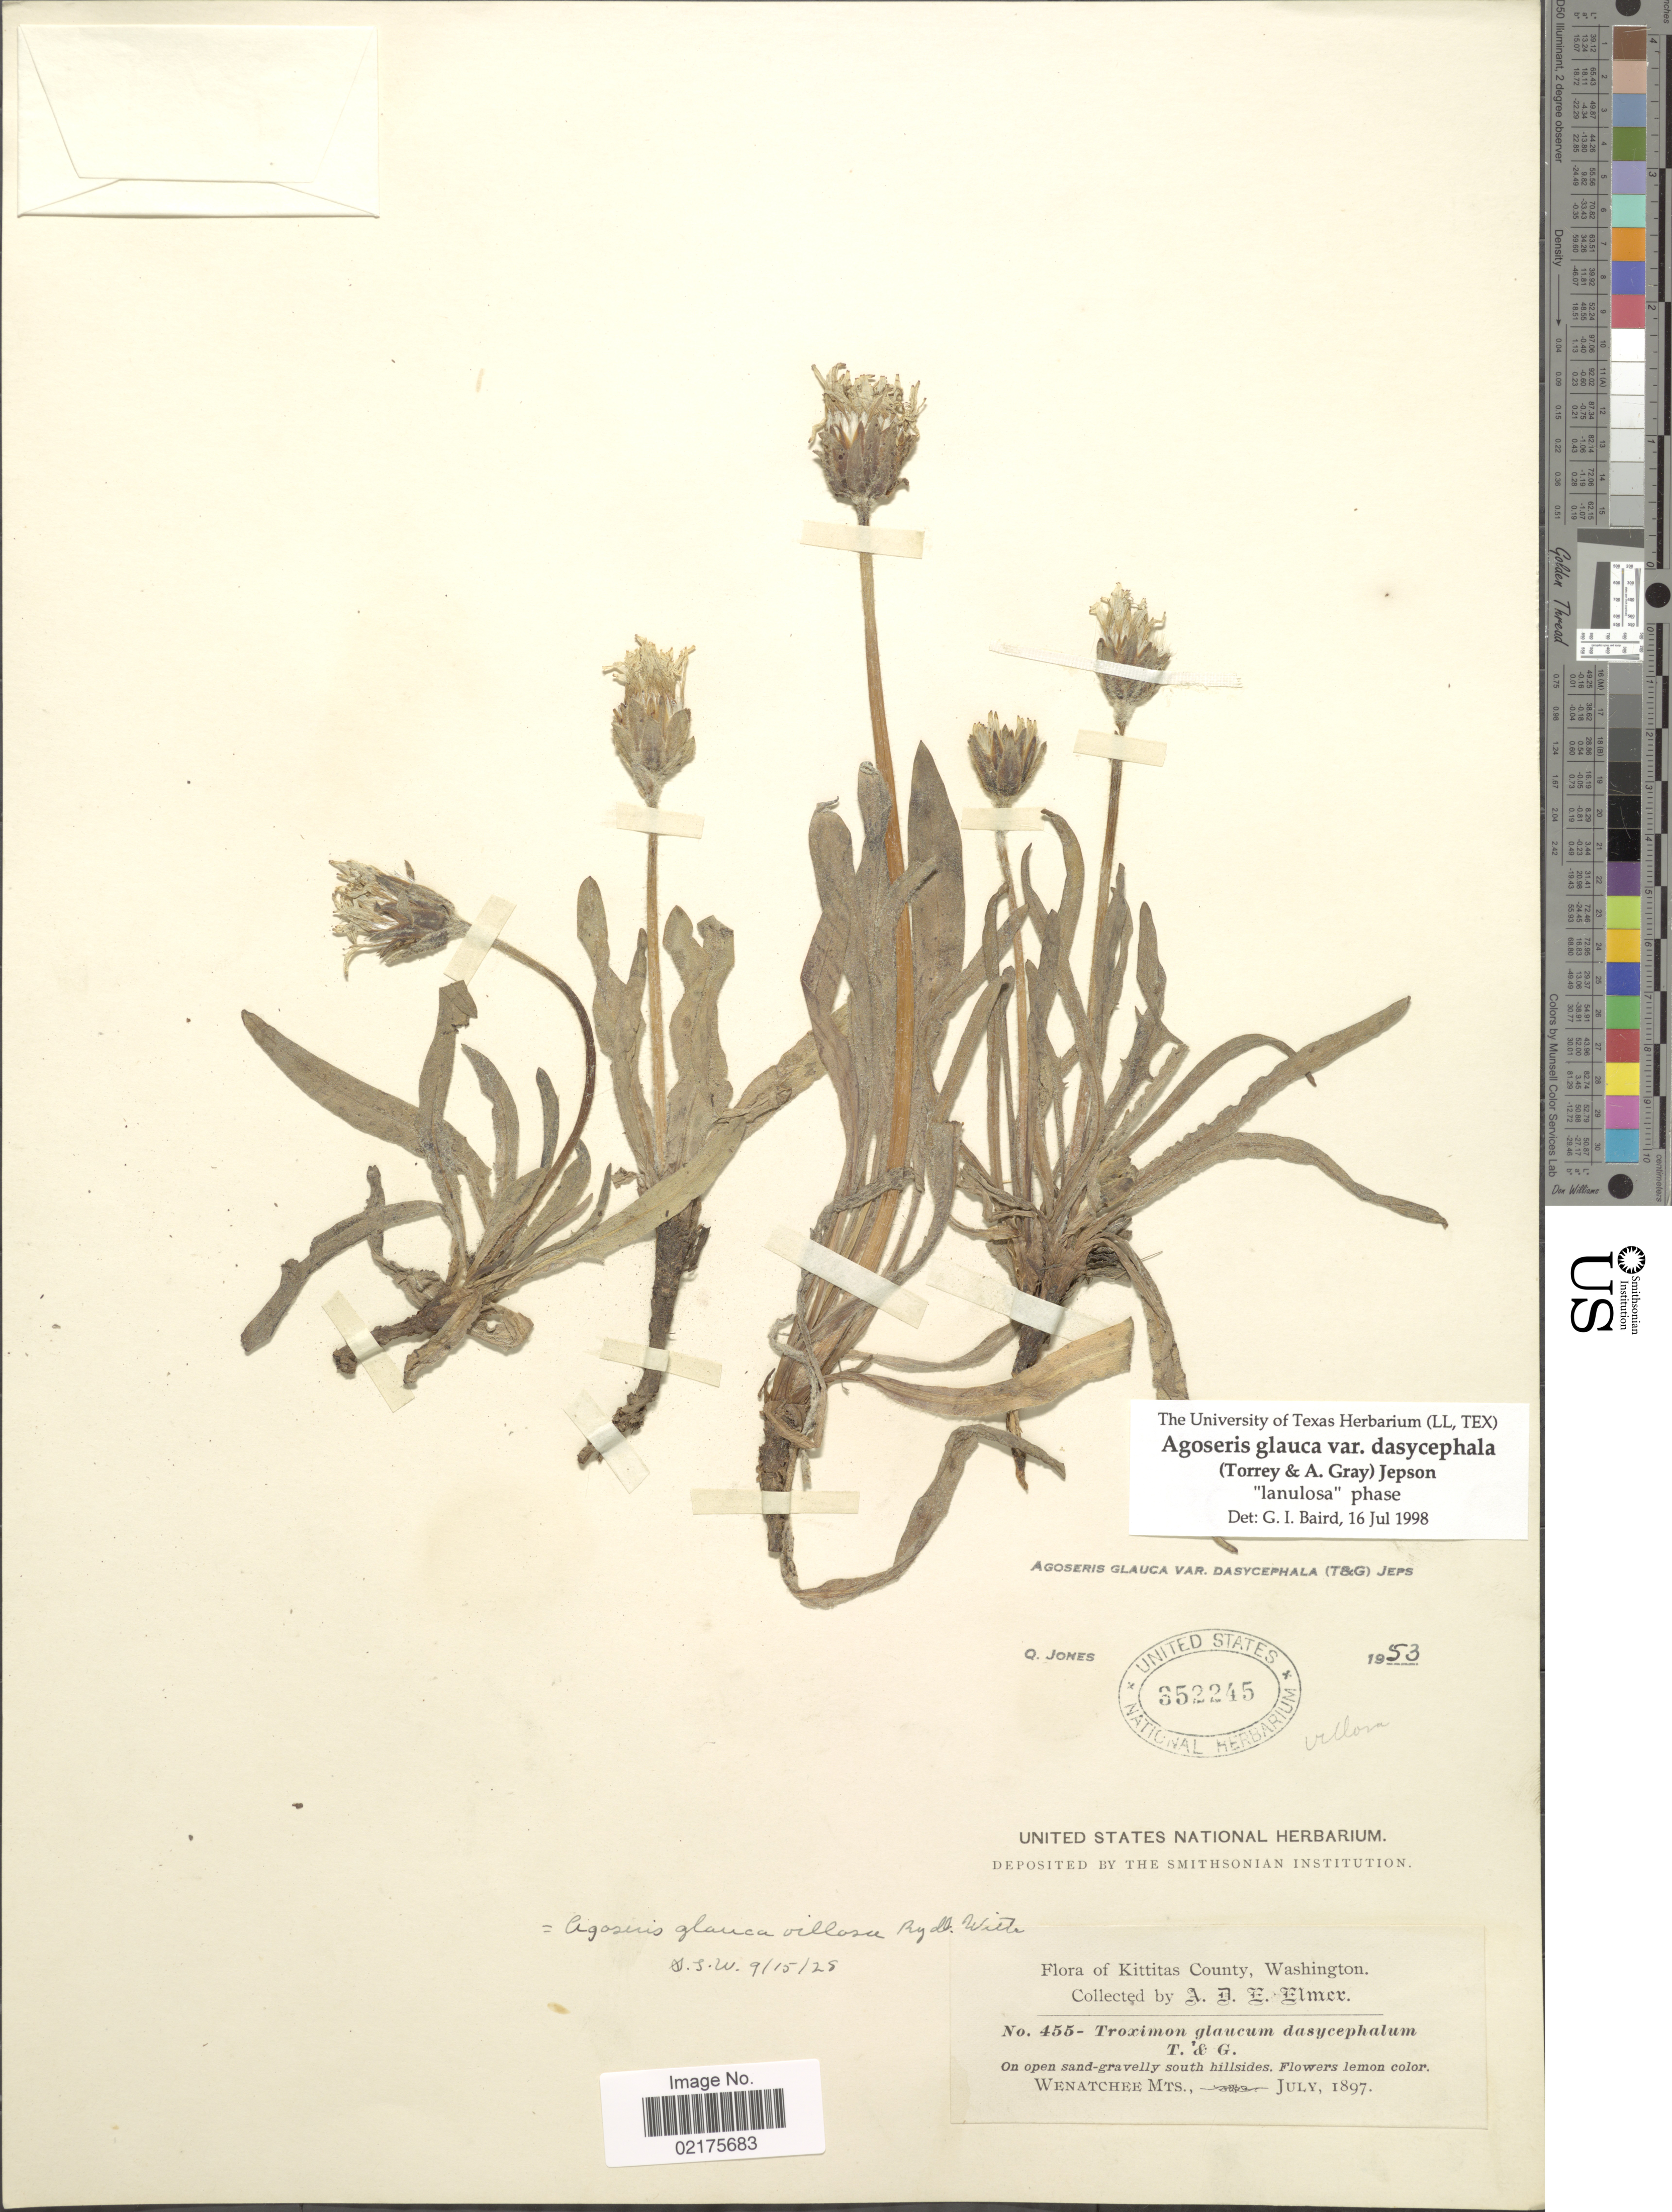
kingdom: Plantae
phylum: Tracheophyta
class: Magnoliopsida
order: Asterales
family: Asteraceae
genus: Agoseris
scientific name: Agoseris glauca var. dasycephala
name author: (Torr. & A. Gray) Jeps.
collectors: A. D. E. Elmer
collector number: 455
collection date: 1897-07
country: United States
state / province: Washington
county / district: Kittitas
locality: Kittitas County, Wenatchee Mts.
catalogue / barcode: US 352245